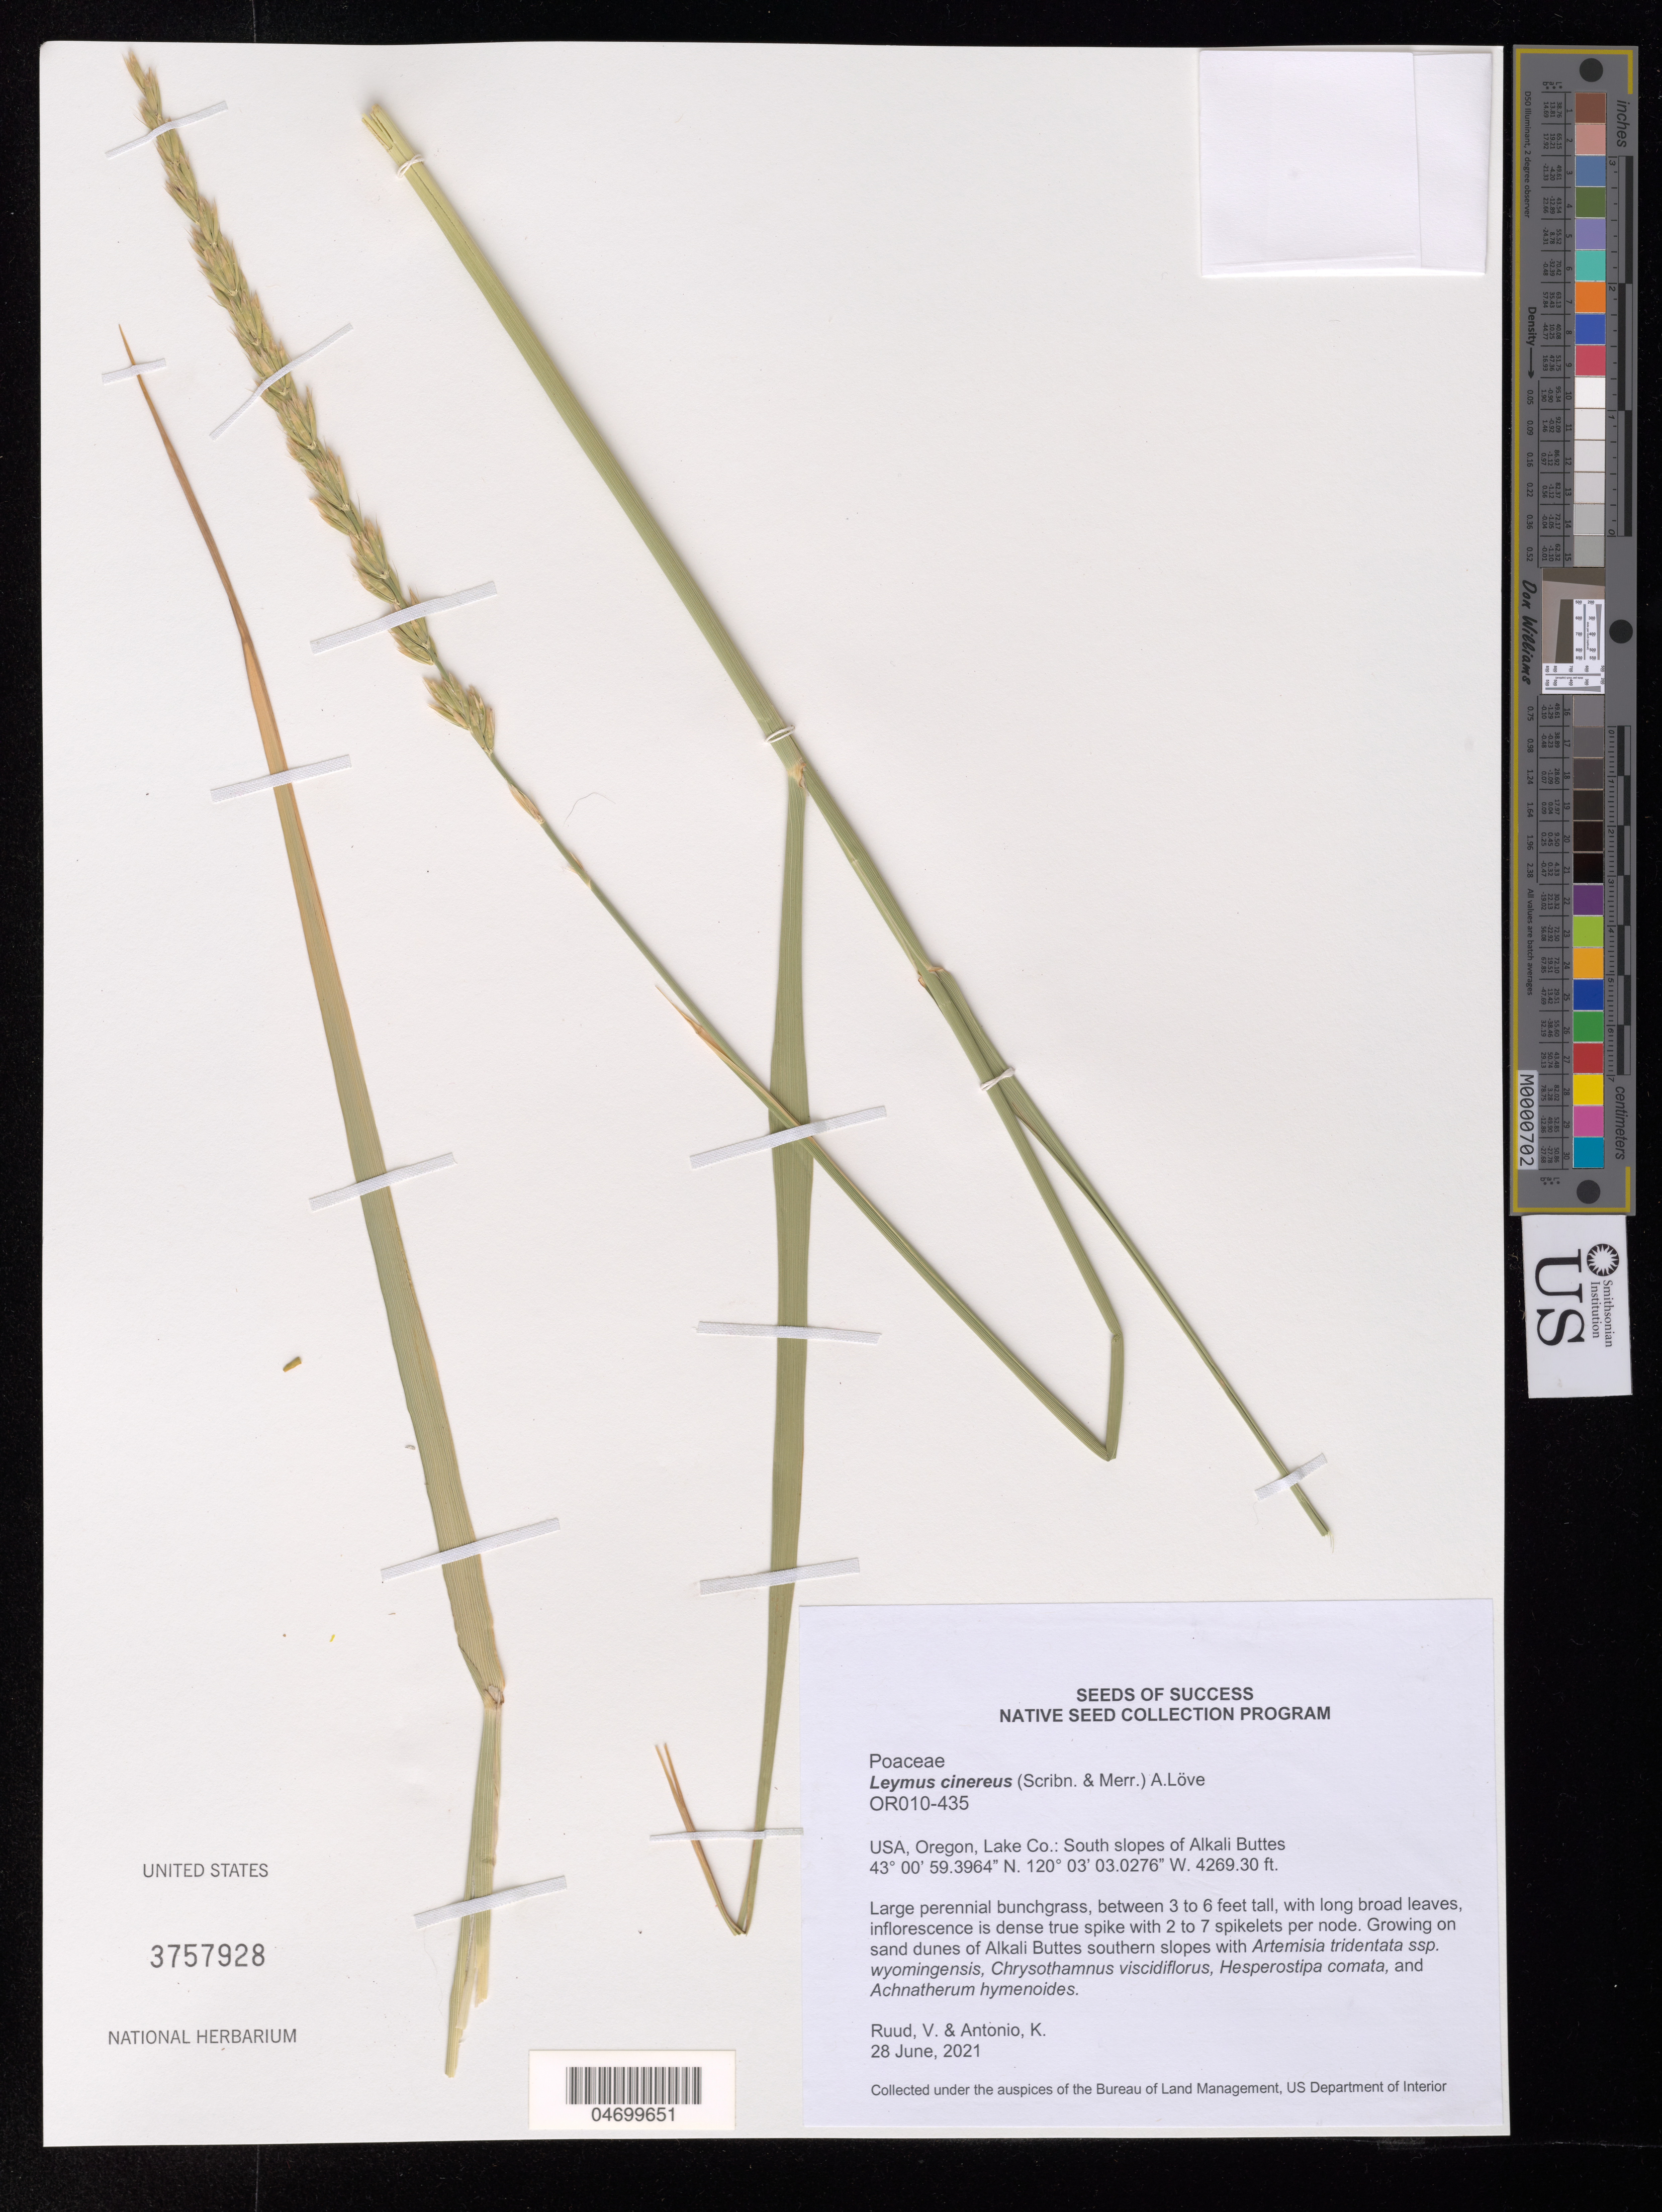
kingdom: Plantae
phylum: Tracheophyta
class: Liliopsida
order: Poales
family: Poaceae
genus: Leymus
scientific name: Leymus cinereus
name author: (Scribn. & Merr.) Á. Löve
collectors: V. Ruud & K. Antonio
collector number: OR010-435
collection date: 2021-06-28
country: United States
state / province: Oregon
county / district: Lake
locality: South slopes of Alkali Buttes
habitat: Sand dunes. With Artemisia tridentata, Hesperostipa comata, Achnatherum hymenoides, etc.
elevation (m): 1301.3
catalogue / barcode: US 3757928